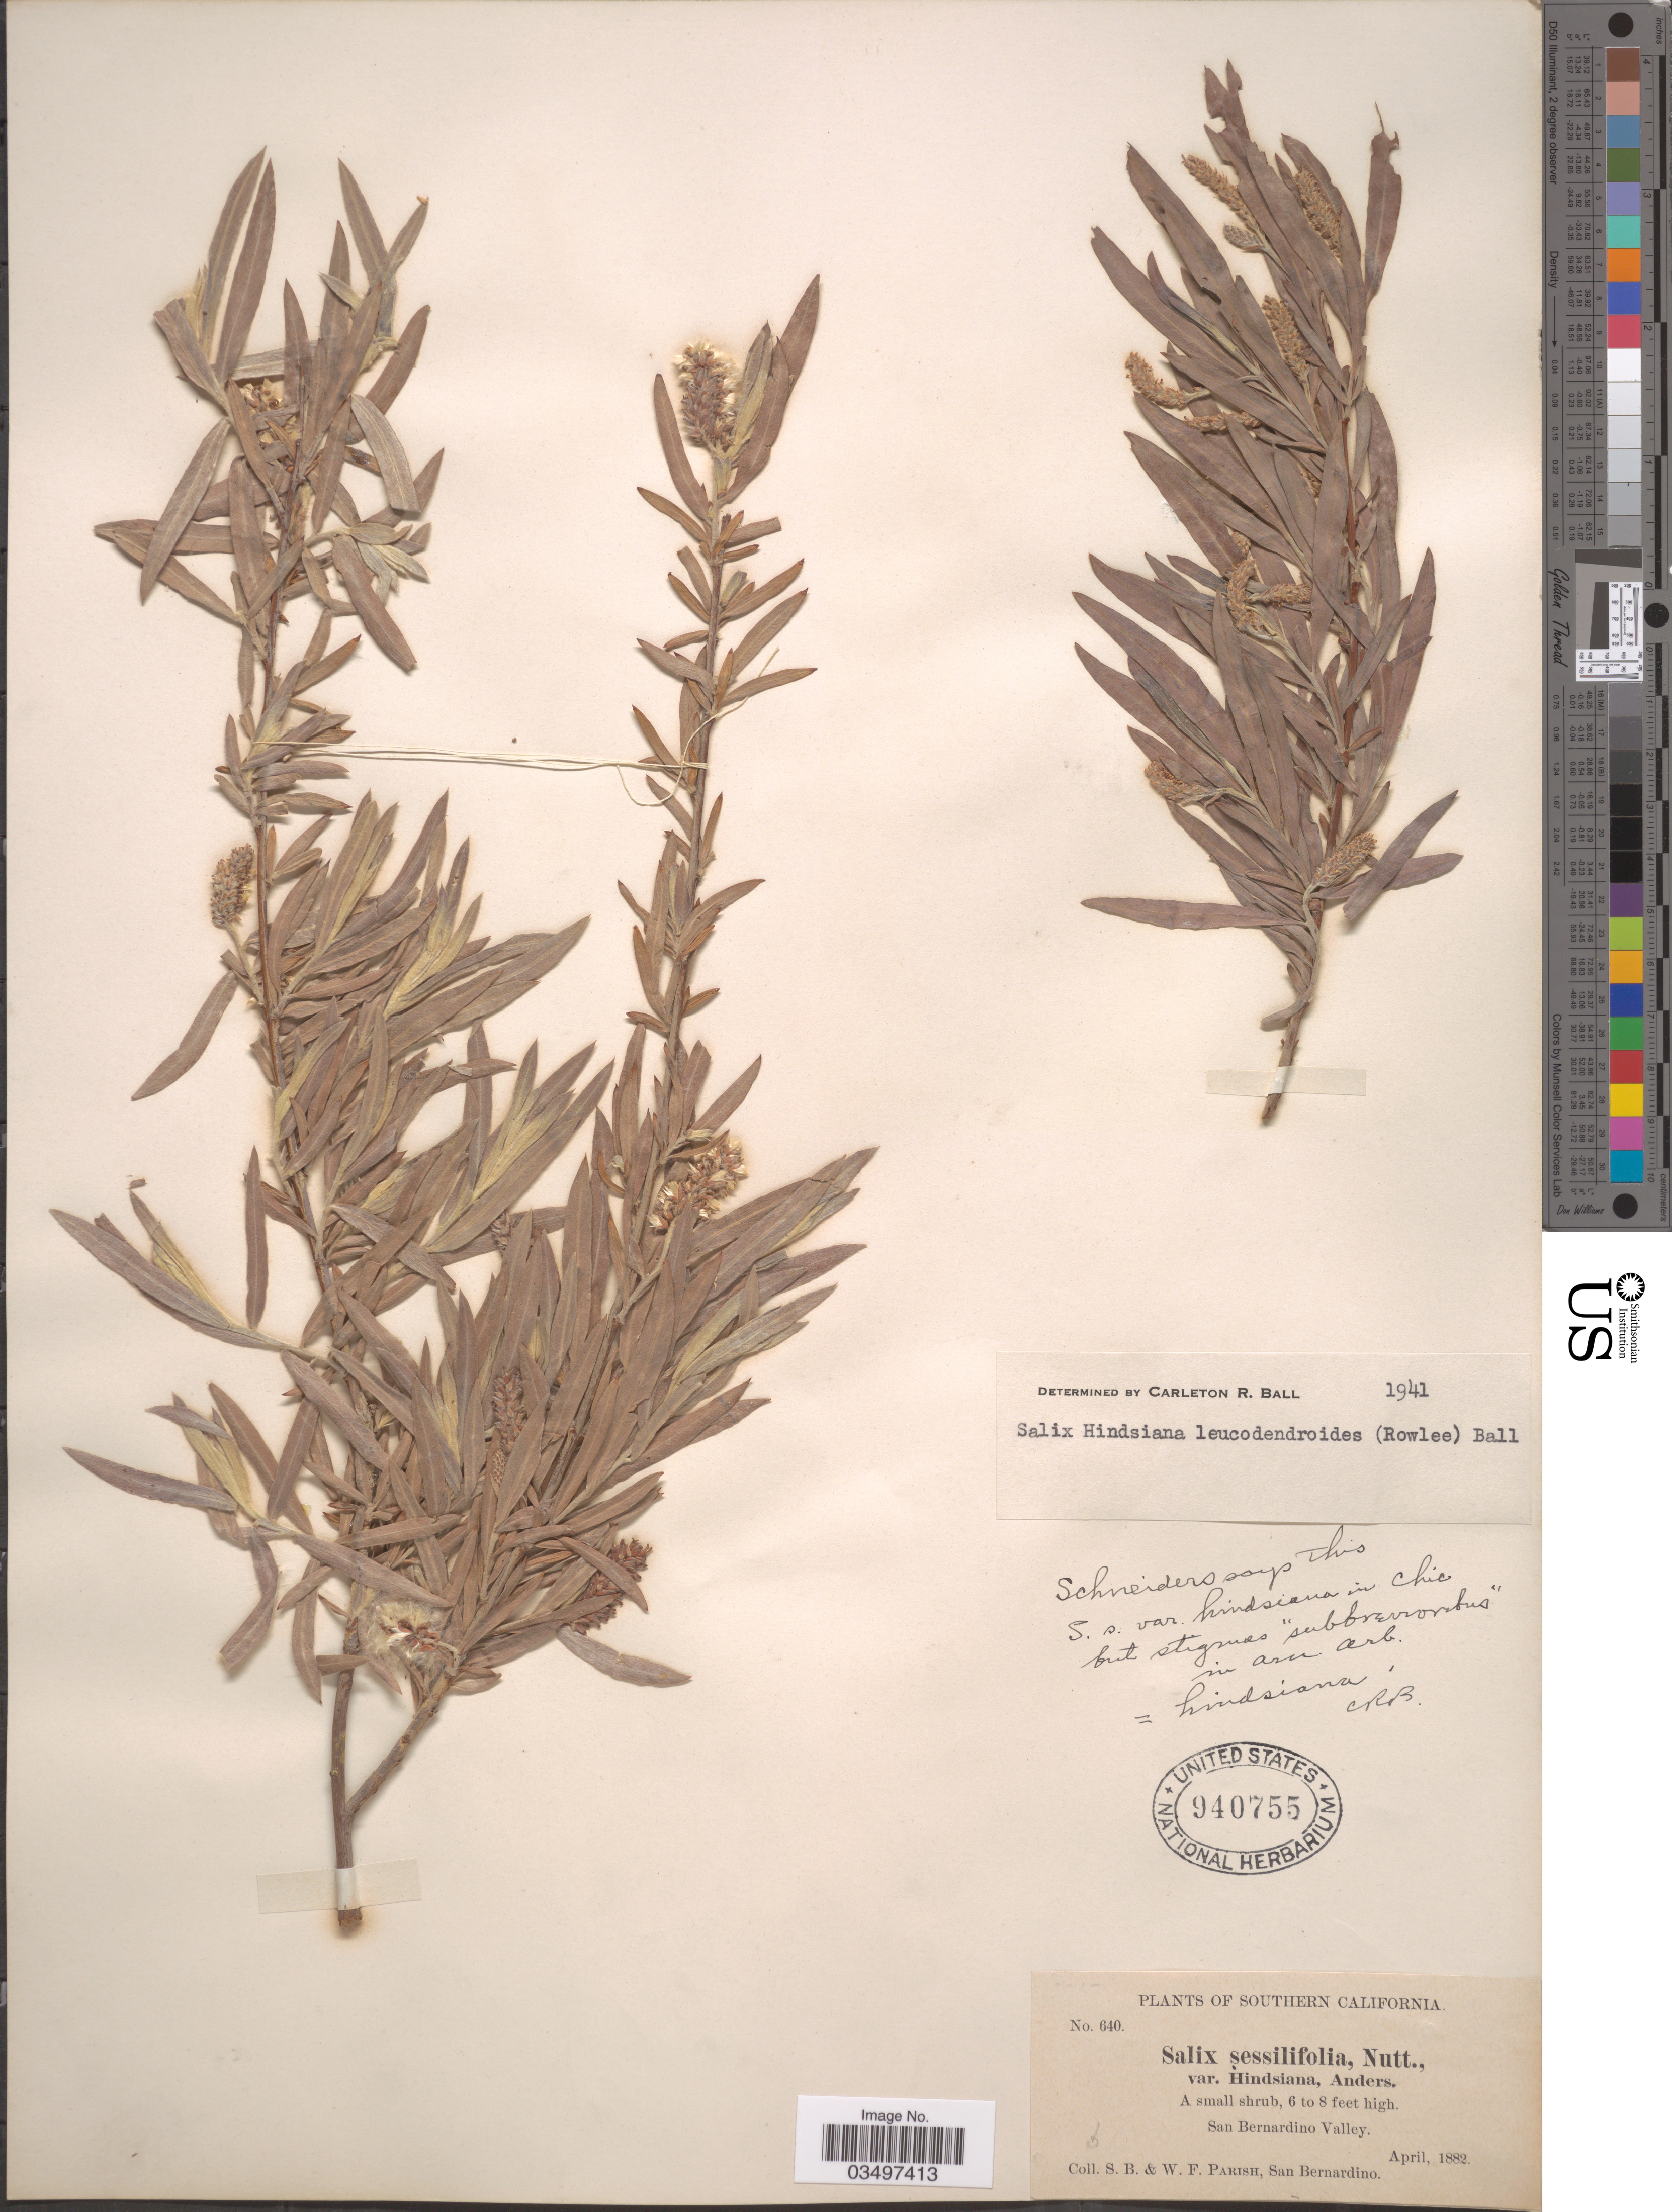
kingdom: Plantae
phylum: Tracheophyta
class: Magnoliopsida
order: Malpighiales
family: Salicaceae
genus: Salix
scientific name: Salix hindsiana var. leucodendroides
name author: (Rowlee) C.R. Ball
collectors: S. B. Parish & W. F. Parish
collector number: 640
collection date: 1882-04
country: United States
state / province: California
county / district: San Bernardino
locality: Southern California. San Bernardino Valley.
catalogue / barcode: US 940755